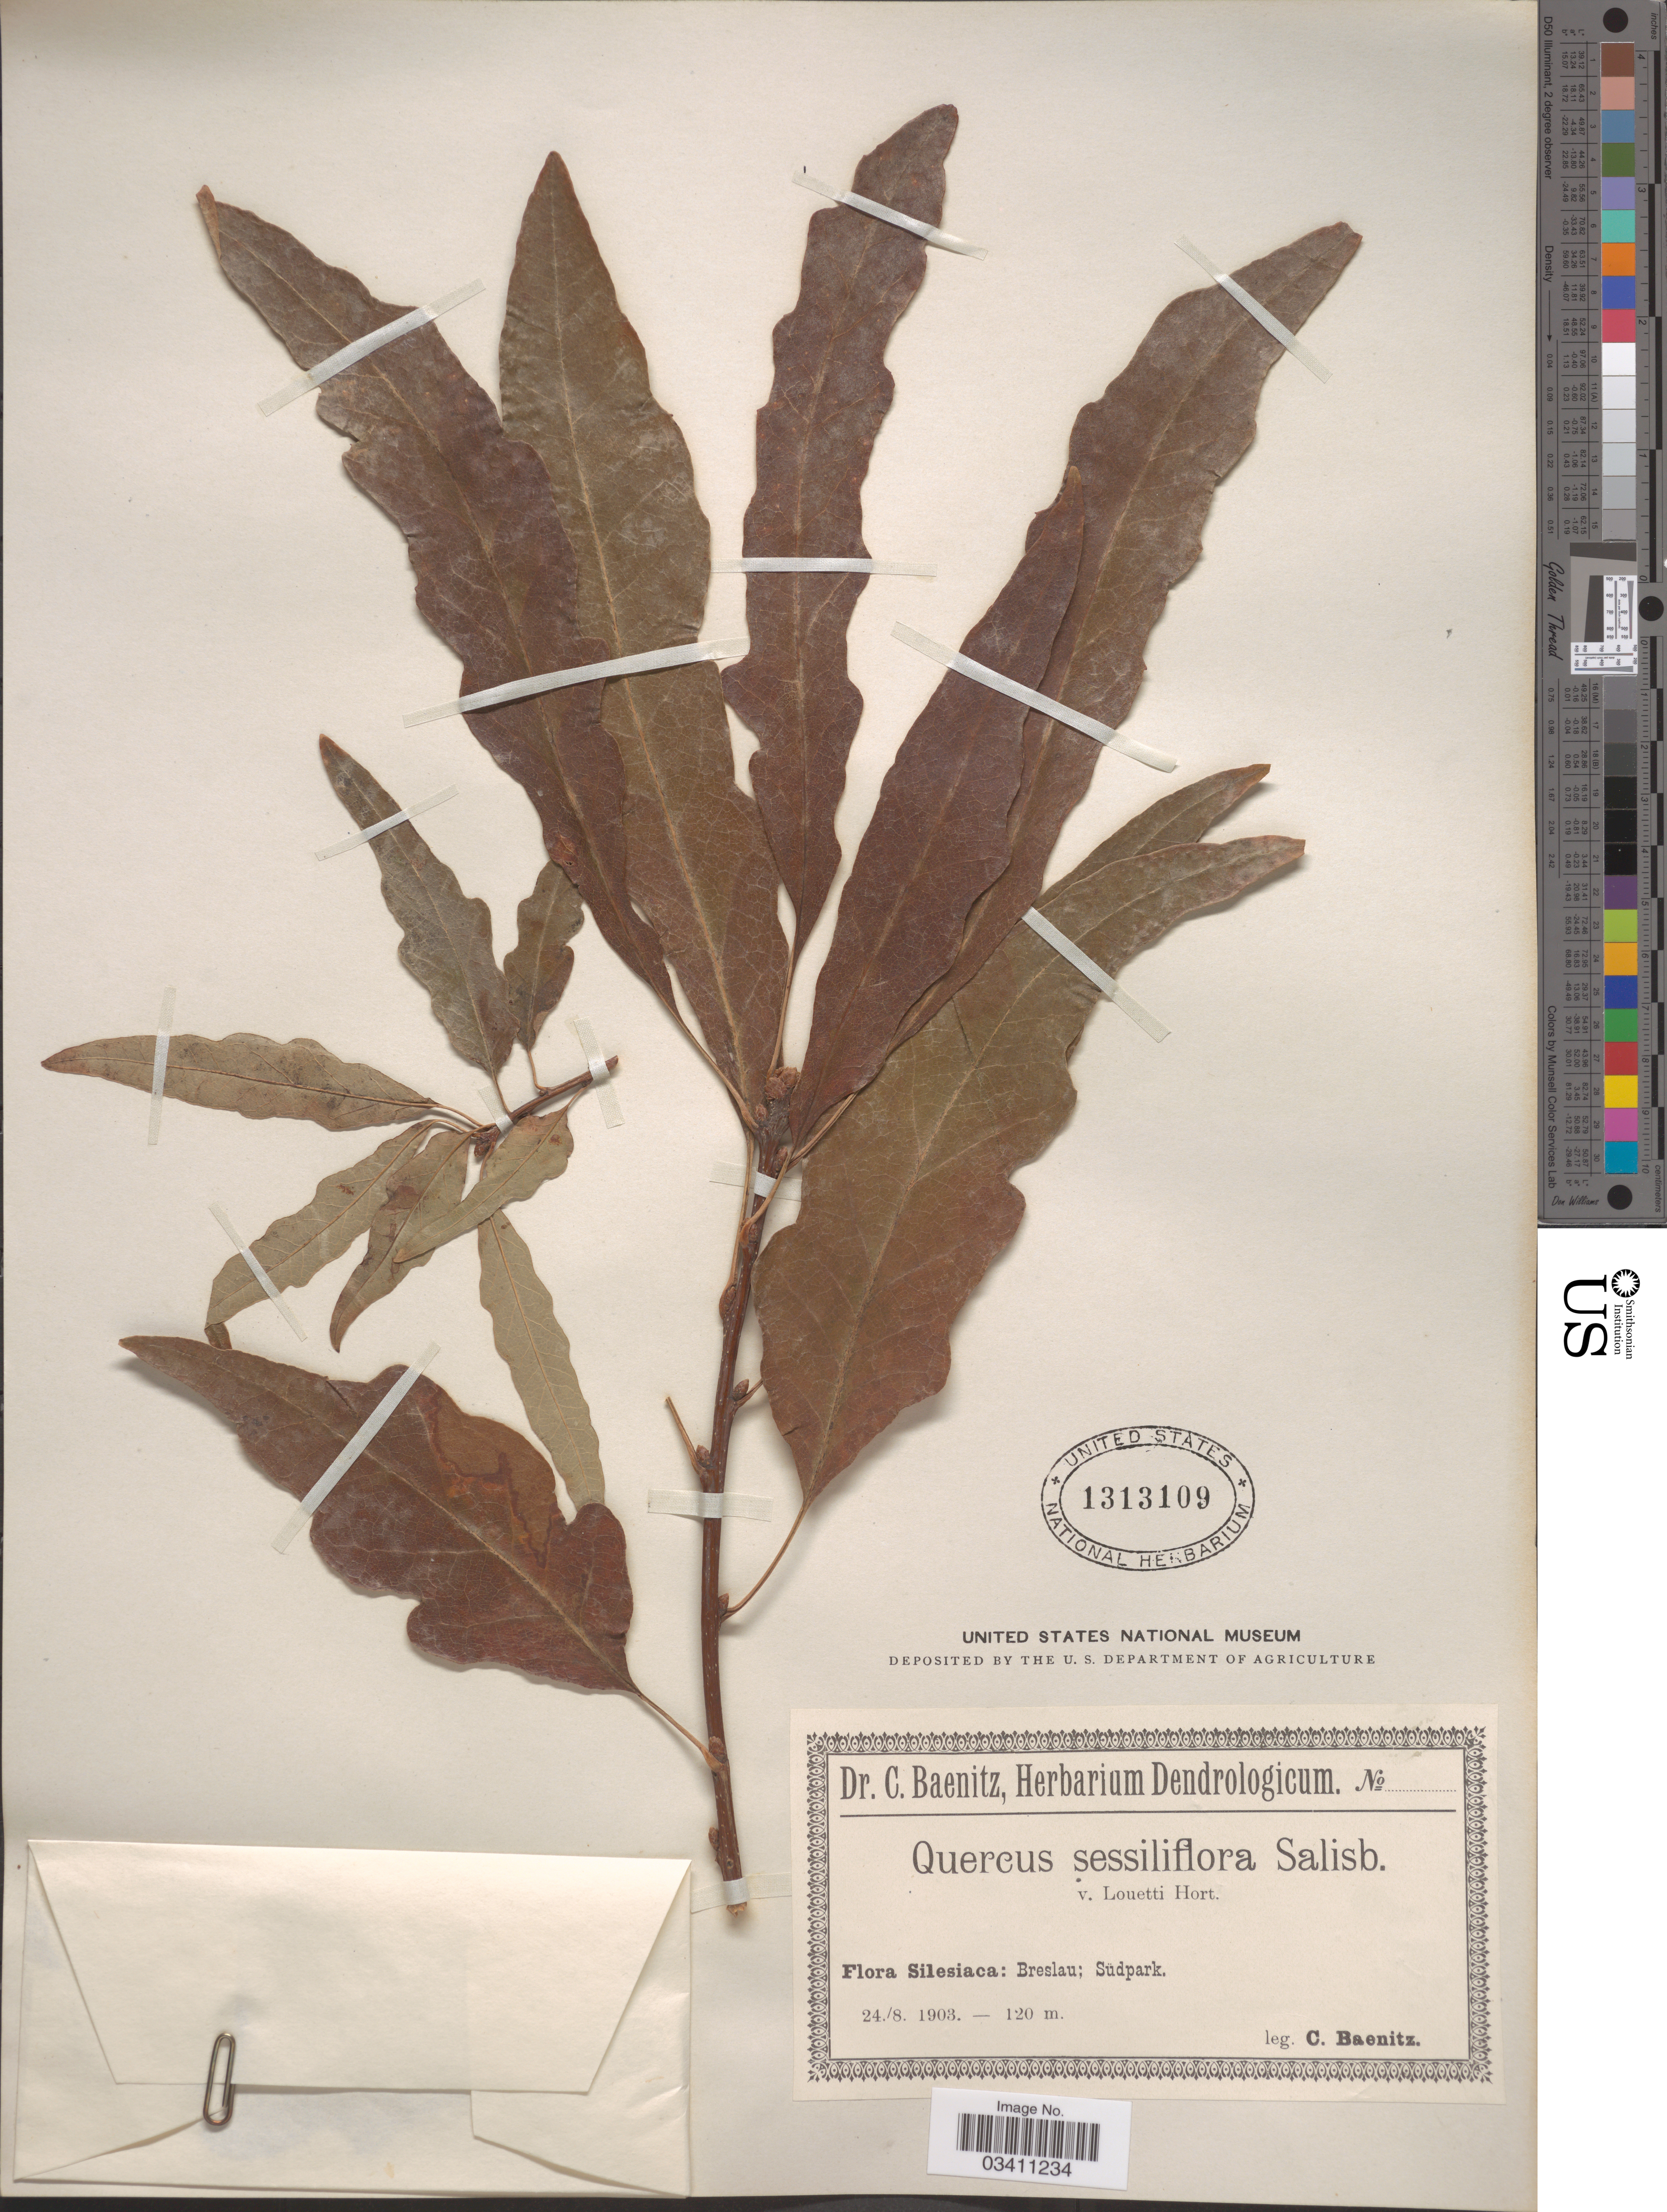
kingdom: Plantae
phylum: Tracheophyta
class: Magnoliopsida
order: Fagales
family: Fagaceae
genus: Quercus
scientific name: Quercus sessiliflora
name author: Salisb.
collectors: C. G. Baenitz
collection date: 1903-08-24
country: Poland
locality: Silesiaca: Breslau; Südpark.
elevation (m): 120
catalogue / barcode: US 1313109